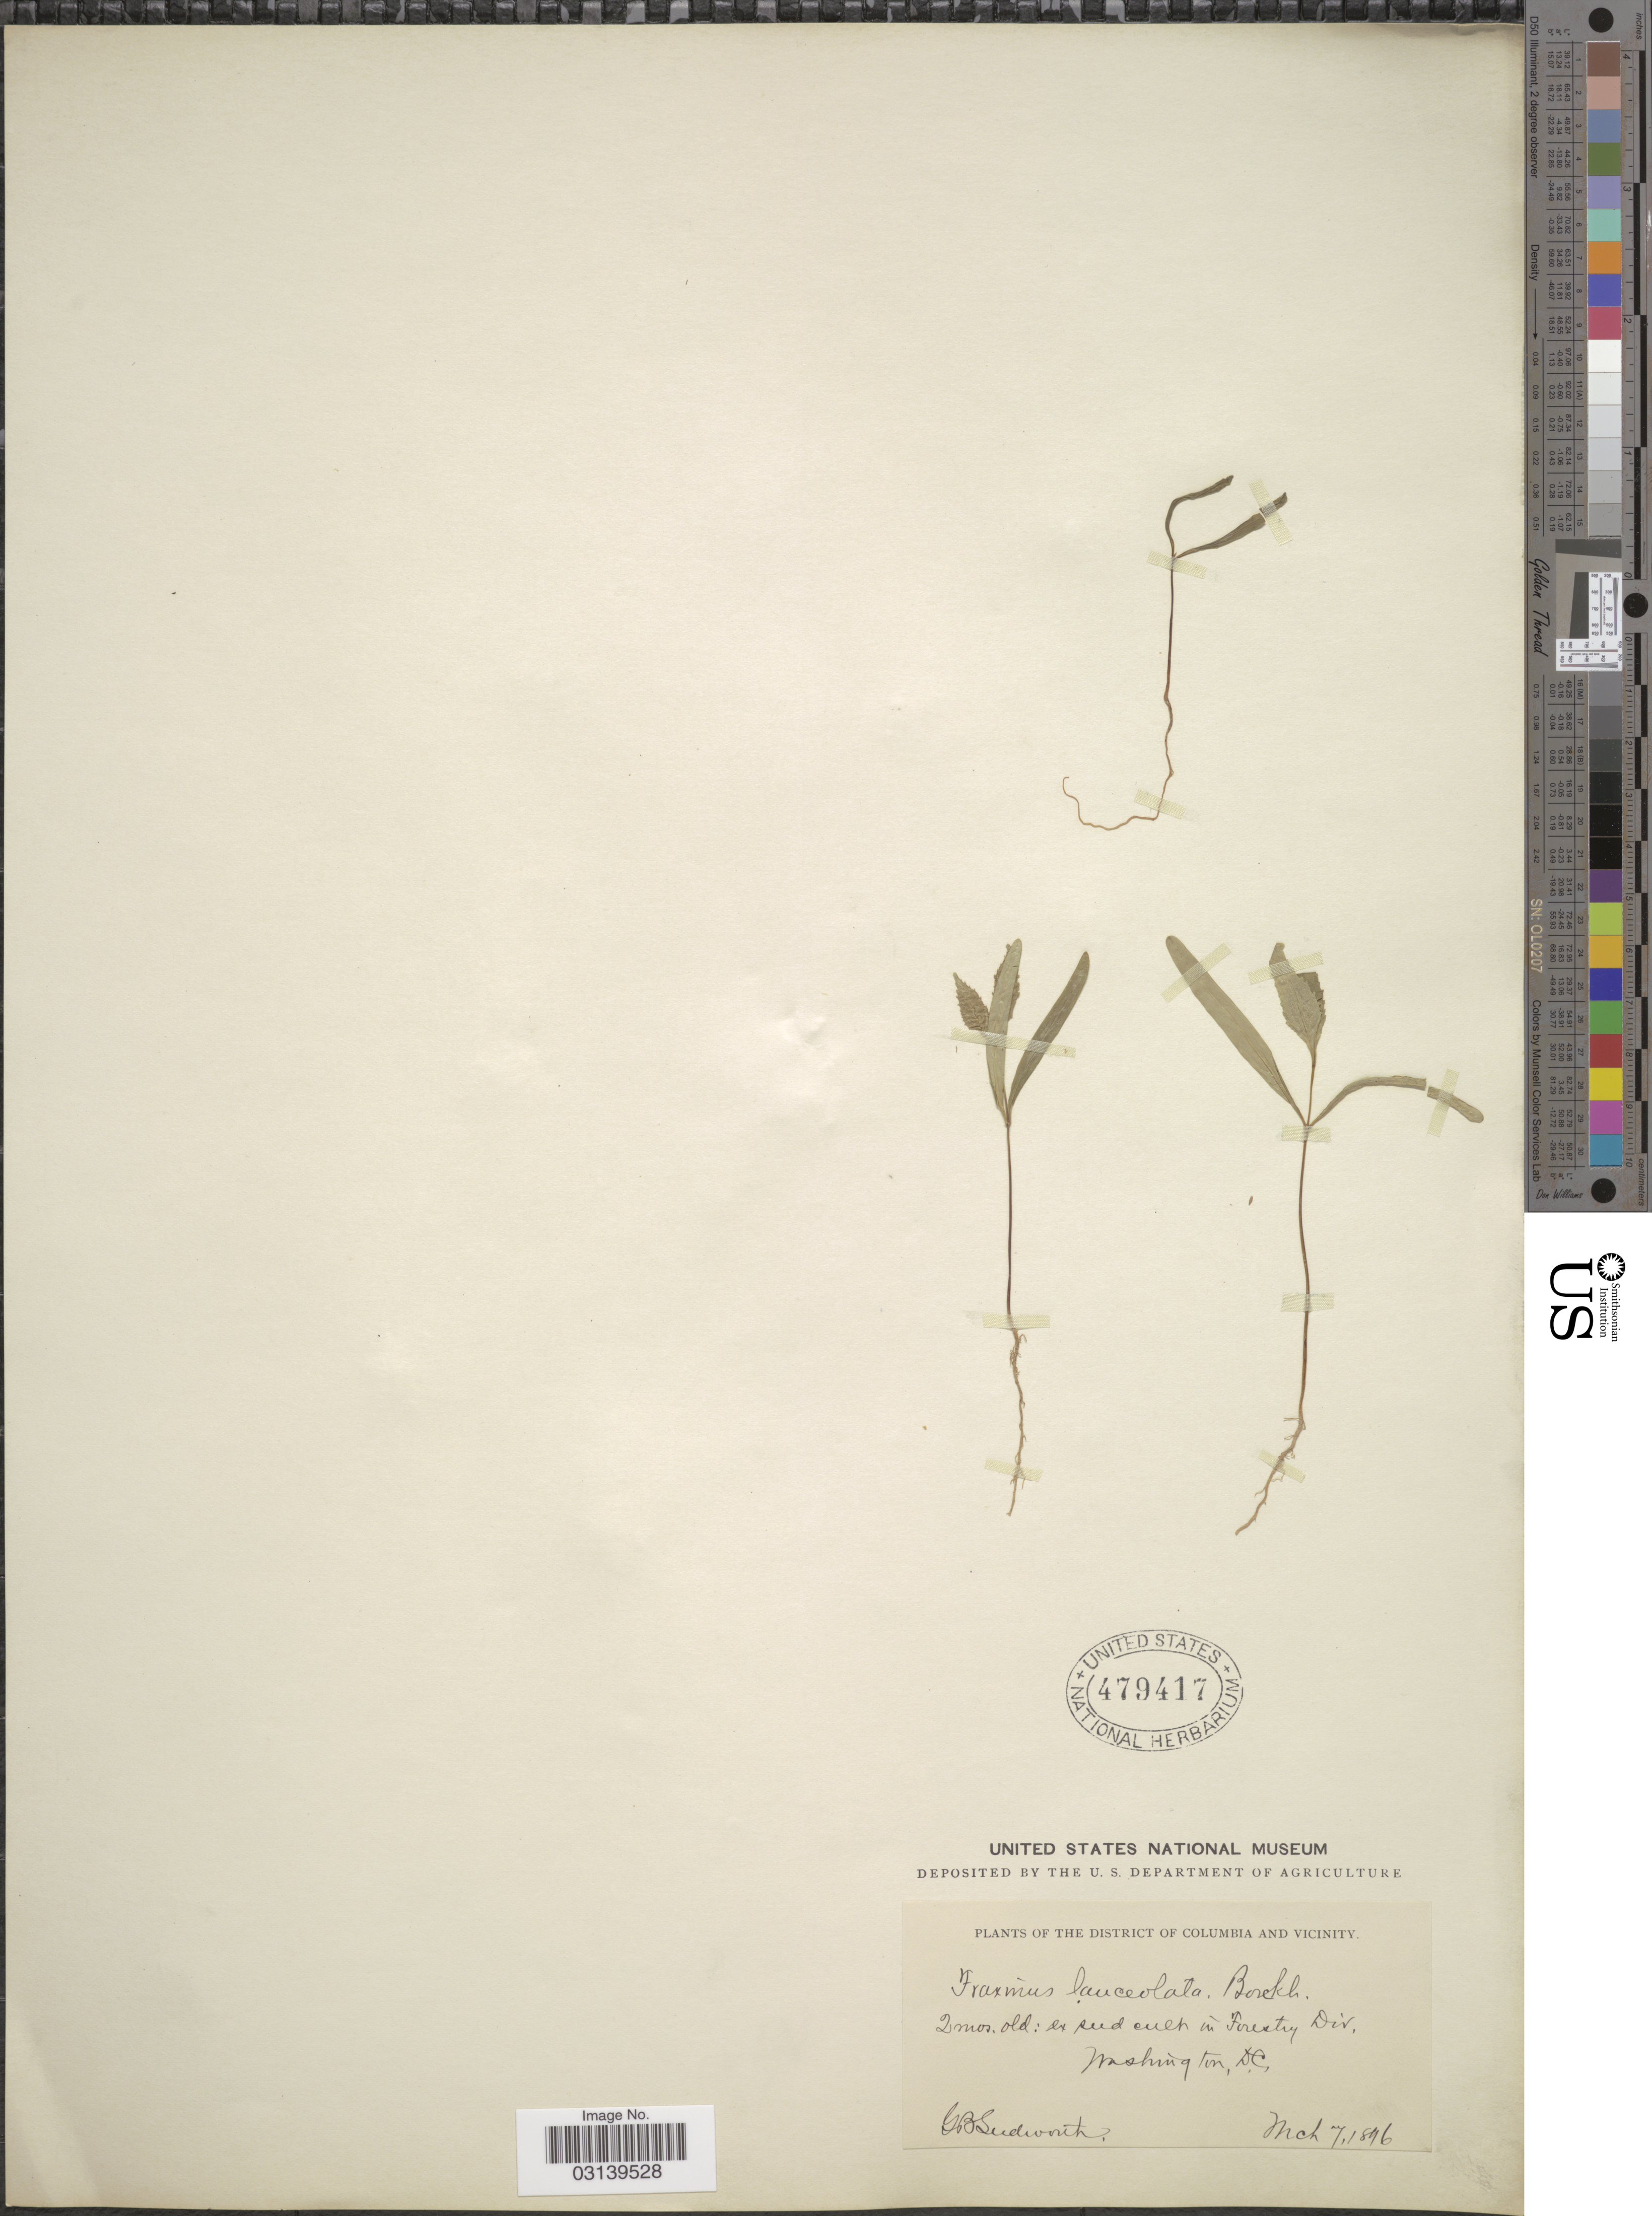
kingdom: Plantae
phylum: Tracheophyta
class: Magnoliopsida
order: Lamiales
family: Oleaceae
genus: Fraxinus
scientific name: Fraxinus lanceolata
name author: Borkh.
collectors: G. B. Sudworth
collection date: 1896-03-07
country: United States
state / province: District of Columbia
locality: District of Columbia and Vicinity, 2 mos. old: ex. seed cult. in Forestry Div., Washington, D.C.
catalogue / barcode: US 479417